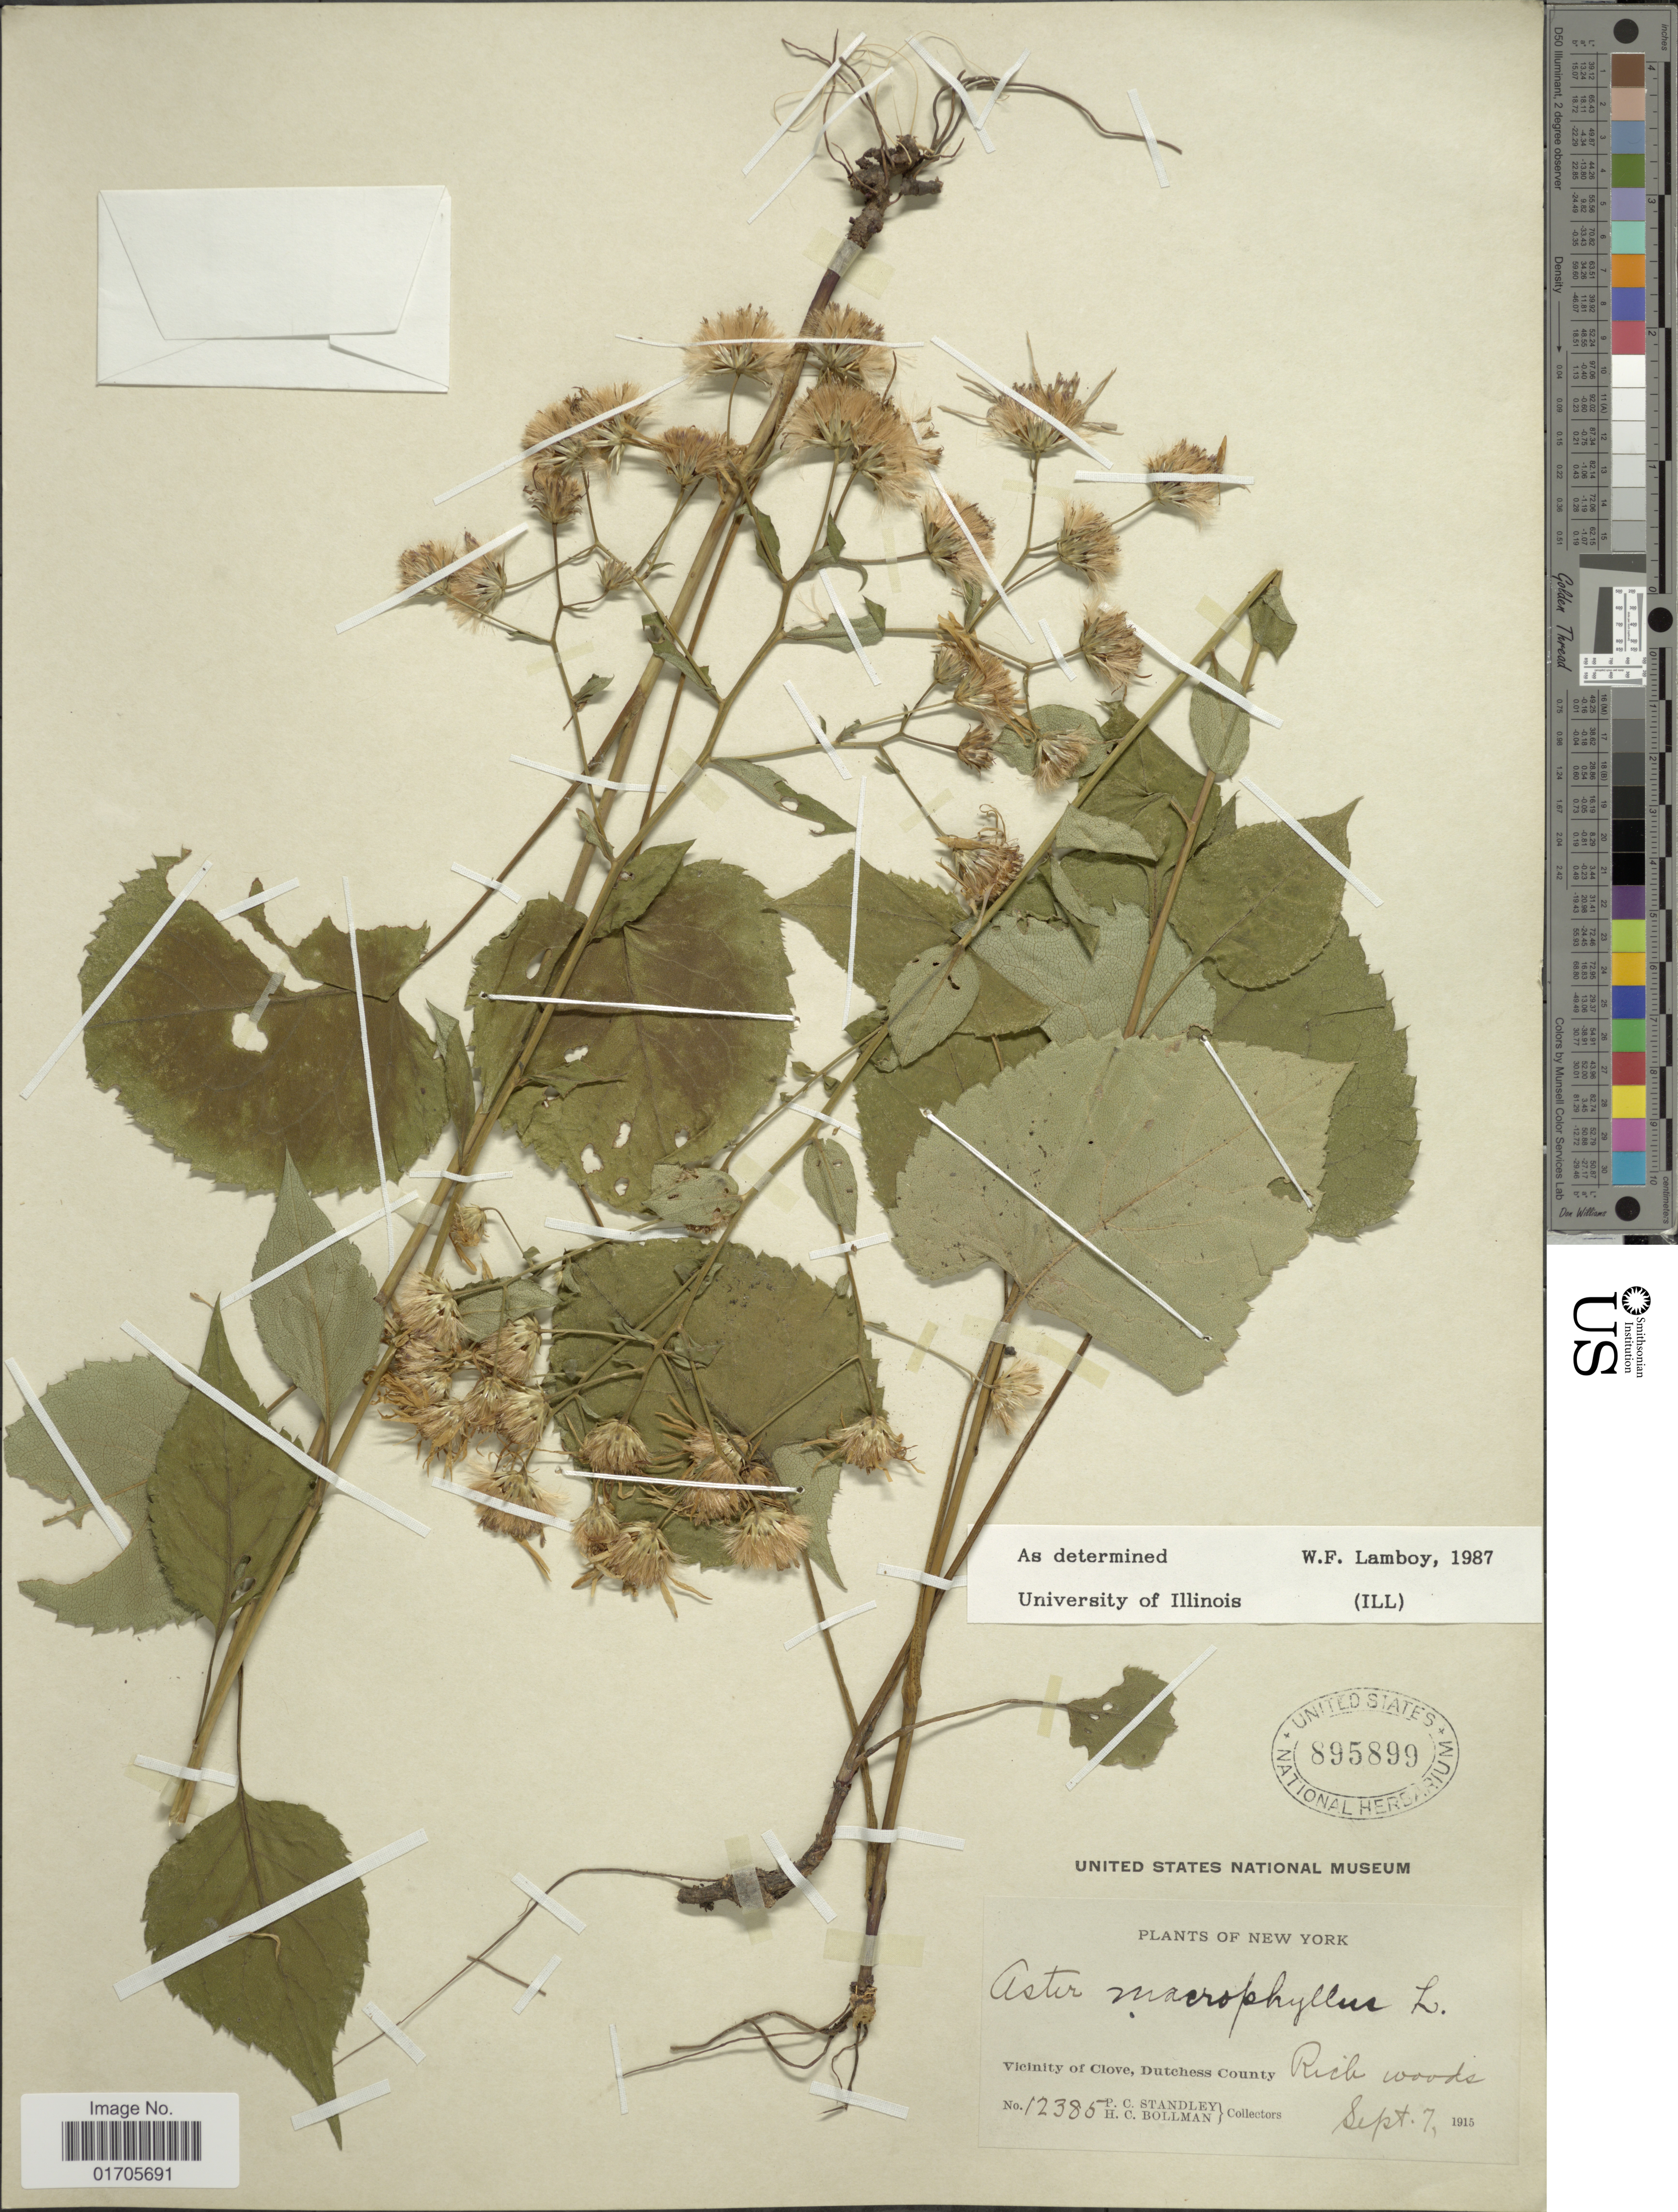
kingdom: Plantae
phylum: Tracheophyta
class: Magnoliopsida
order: Asterales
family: Asteraceae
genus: Eurybia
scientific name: Eurybia macrophylla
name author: (L.) Cass.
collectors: P. C. Standley & H. C. Bollman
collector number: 12385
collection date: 1915-09-07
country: United States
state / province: New York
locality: New York. Vicinity of Clove, Dutchess County. Rich woods.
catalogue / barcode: US 895899